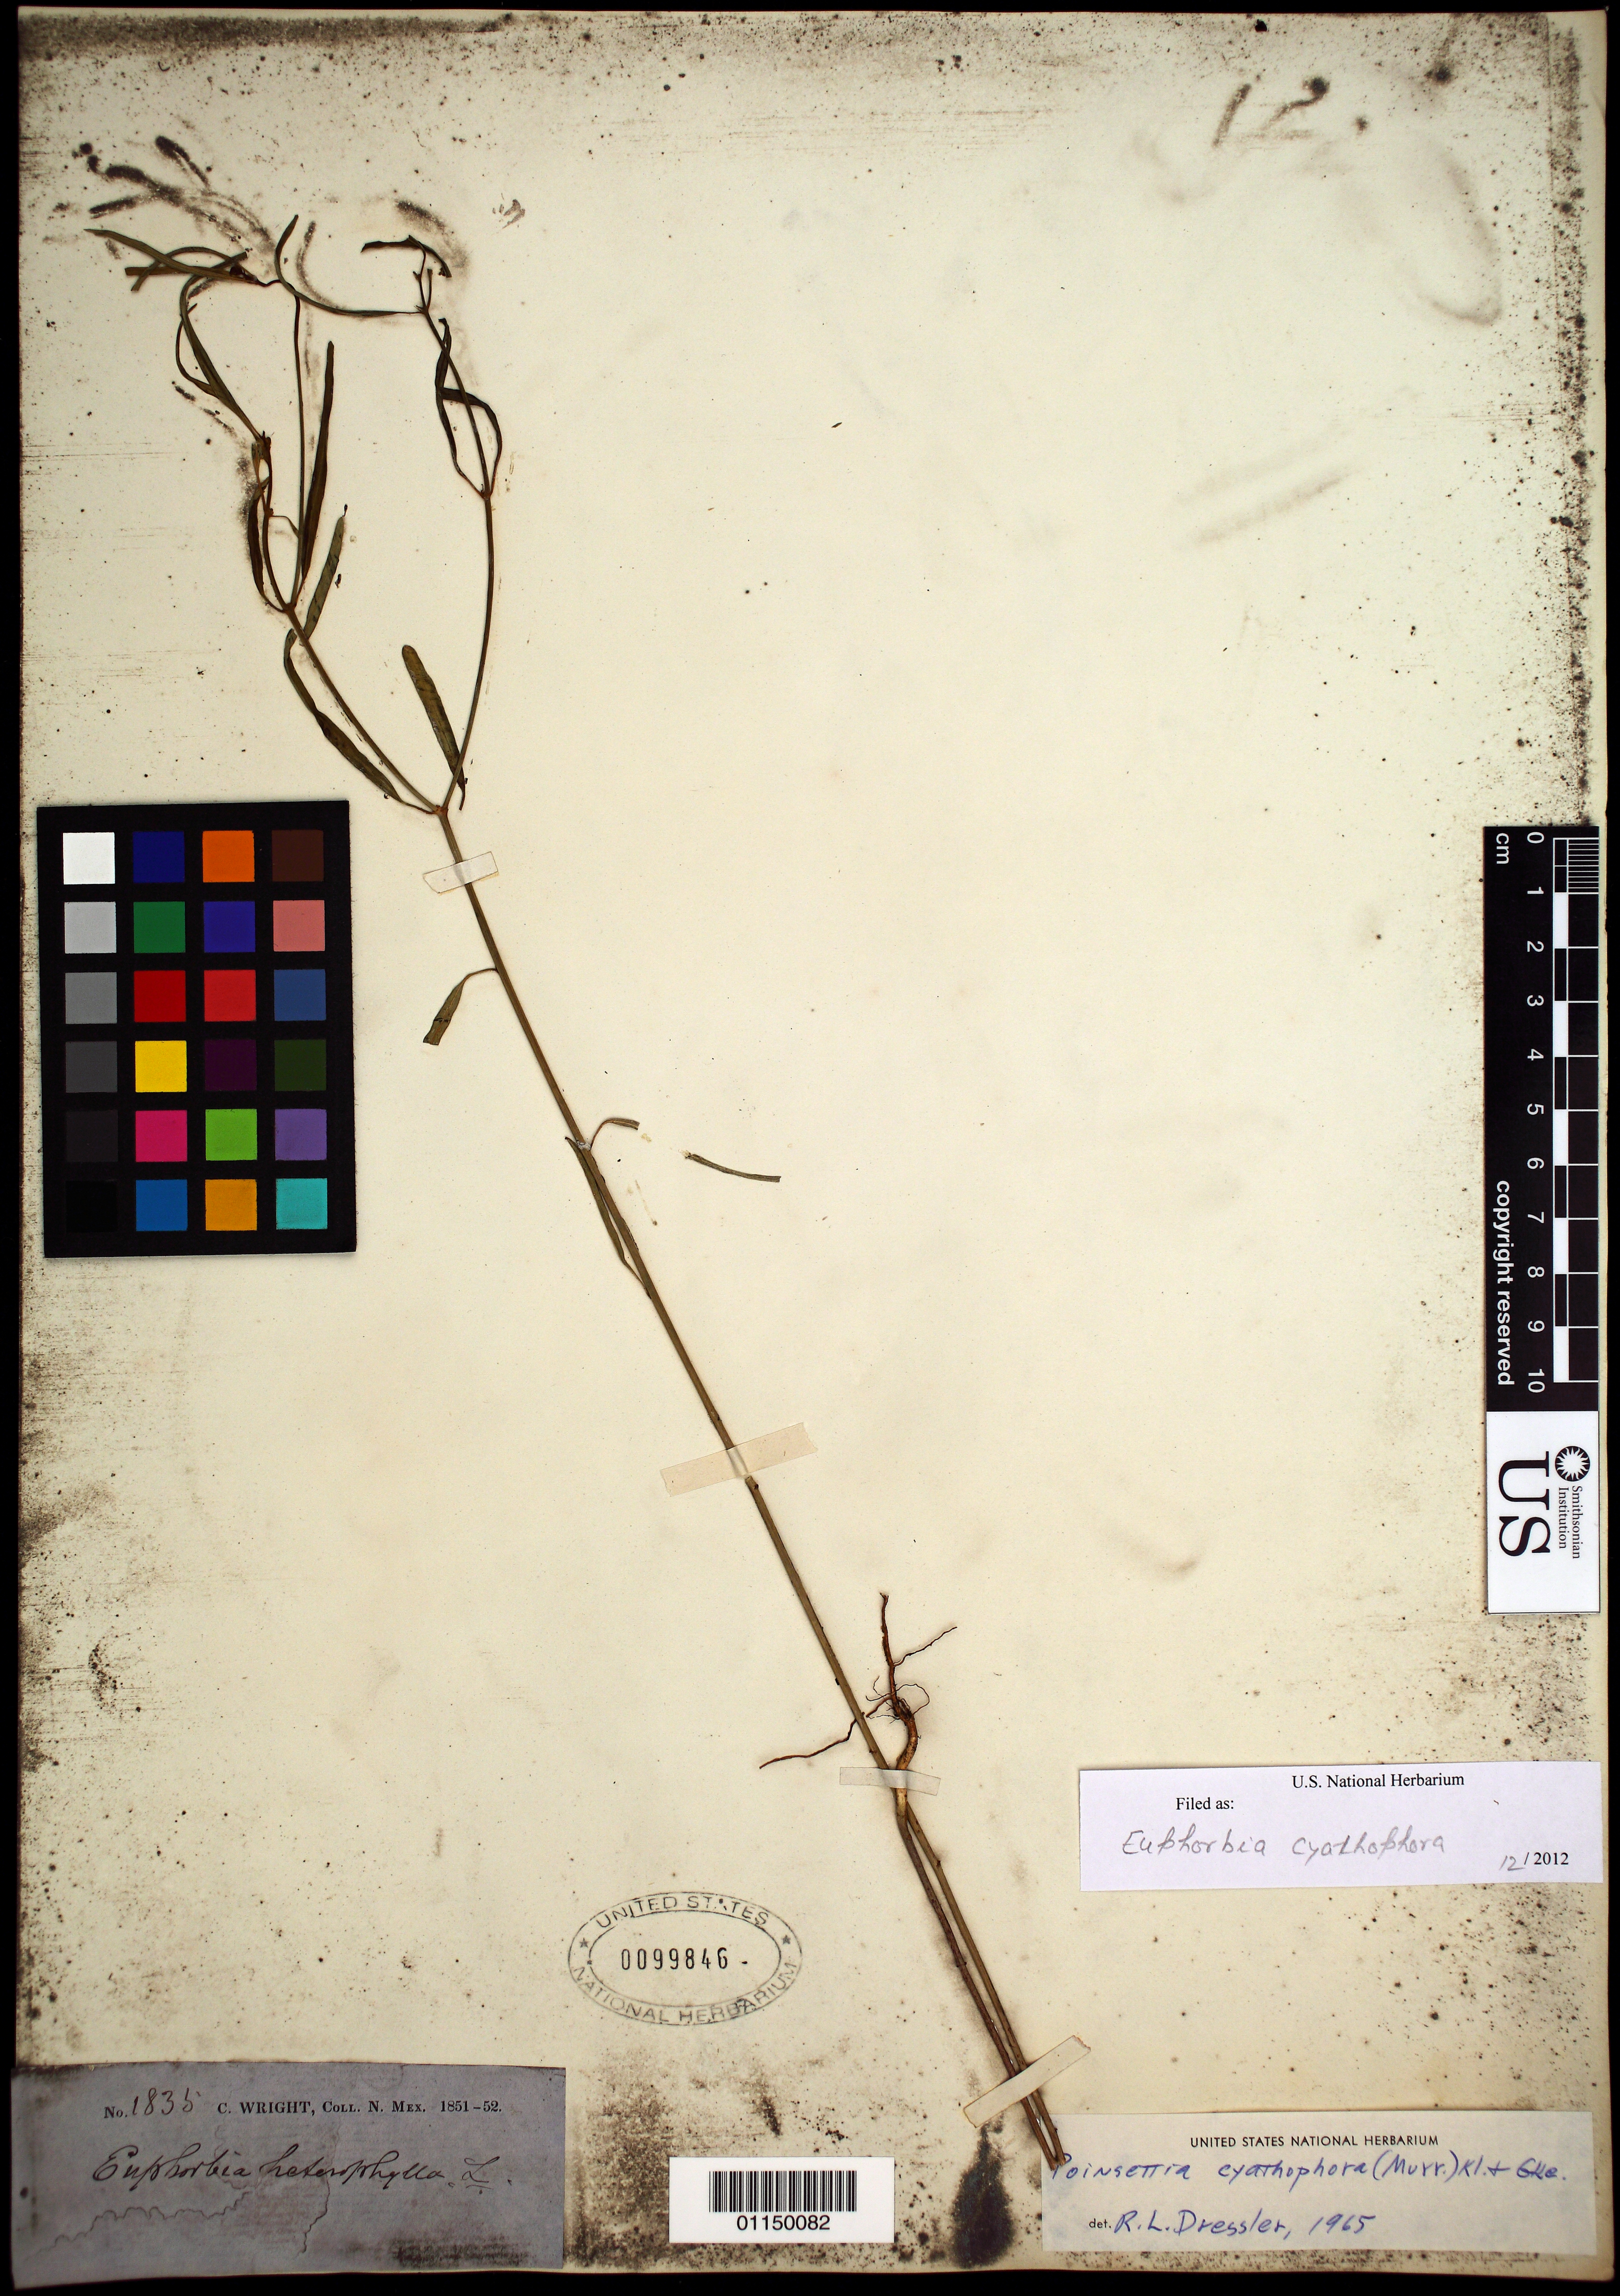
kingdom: Plantae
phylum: Tracheophyta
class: Magnoliopsida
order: Malpighiales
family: Euphorbiaceae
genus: Euphorbia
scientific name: Euphorbia heterophylla var. cyathophora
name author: (Murr.) Griseb.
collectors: C. Wright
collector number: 1835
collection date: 1851/1852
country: United States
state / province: New Mexico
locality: "N. Mex." [=northern Mexico or New Mexico? either way possibly referring to present-day Arizona or Texas]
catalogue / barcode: US 99846